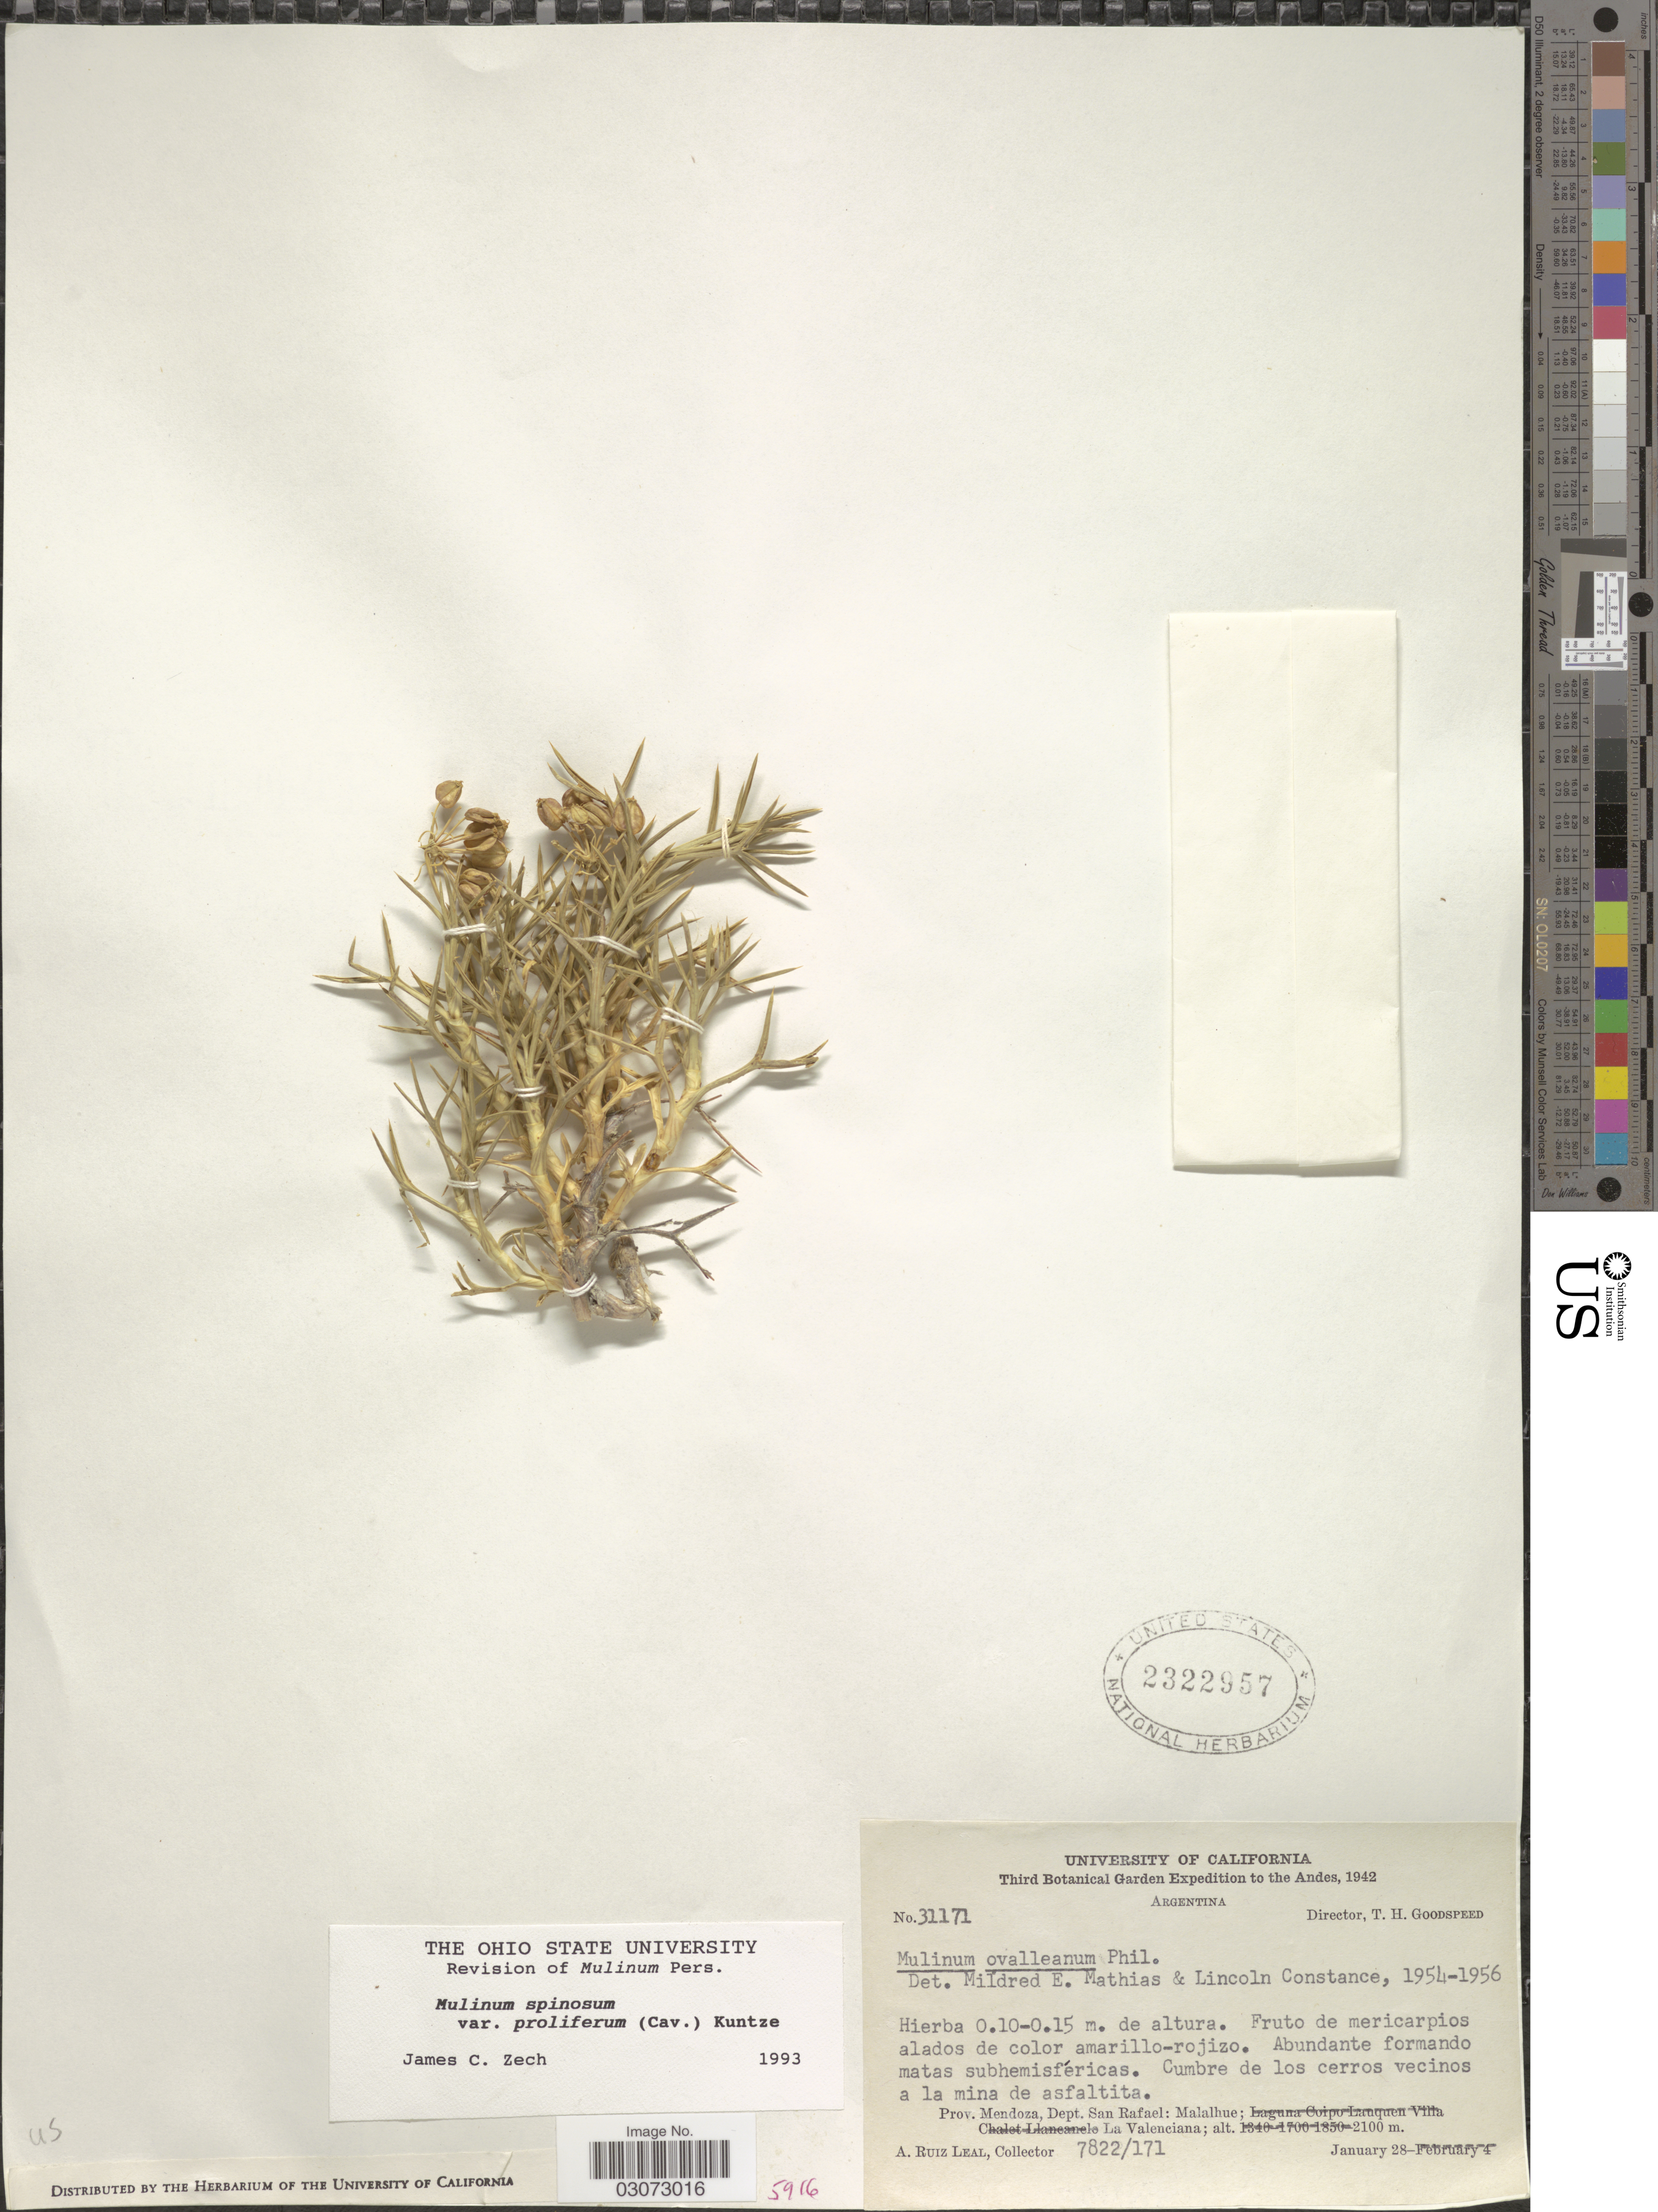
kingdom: Plantae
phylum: Tracheophyta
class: Magnoliopsida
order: Apiales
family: Apiaceae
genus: Mulinum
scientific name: Mulinum spinosum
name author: Pers.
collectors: A. R. Leal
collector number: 7822/171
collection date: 1942-01-28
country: Argentina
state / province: Mendoza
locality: The Andes. Prov. Mendoza, Dept. San Rafael: Malalhue; La Valenciana.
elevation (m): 2100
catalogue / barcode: US 2322957